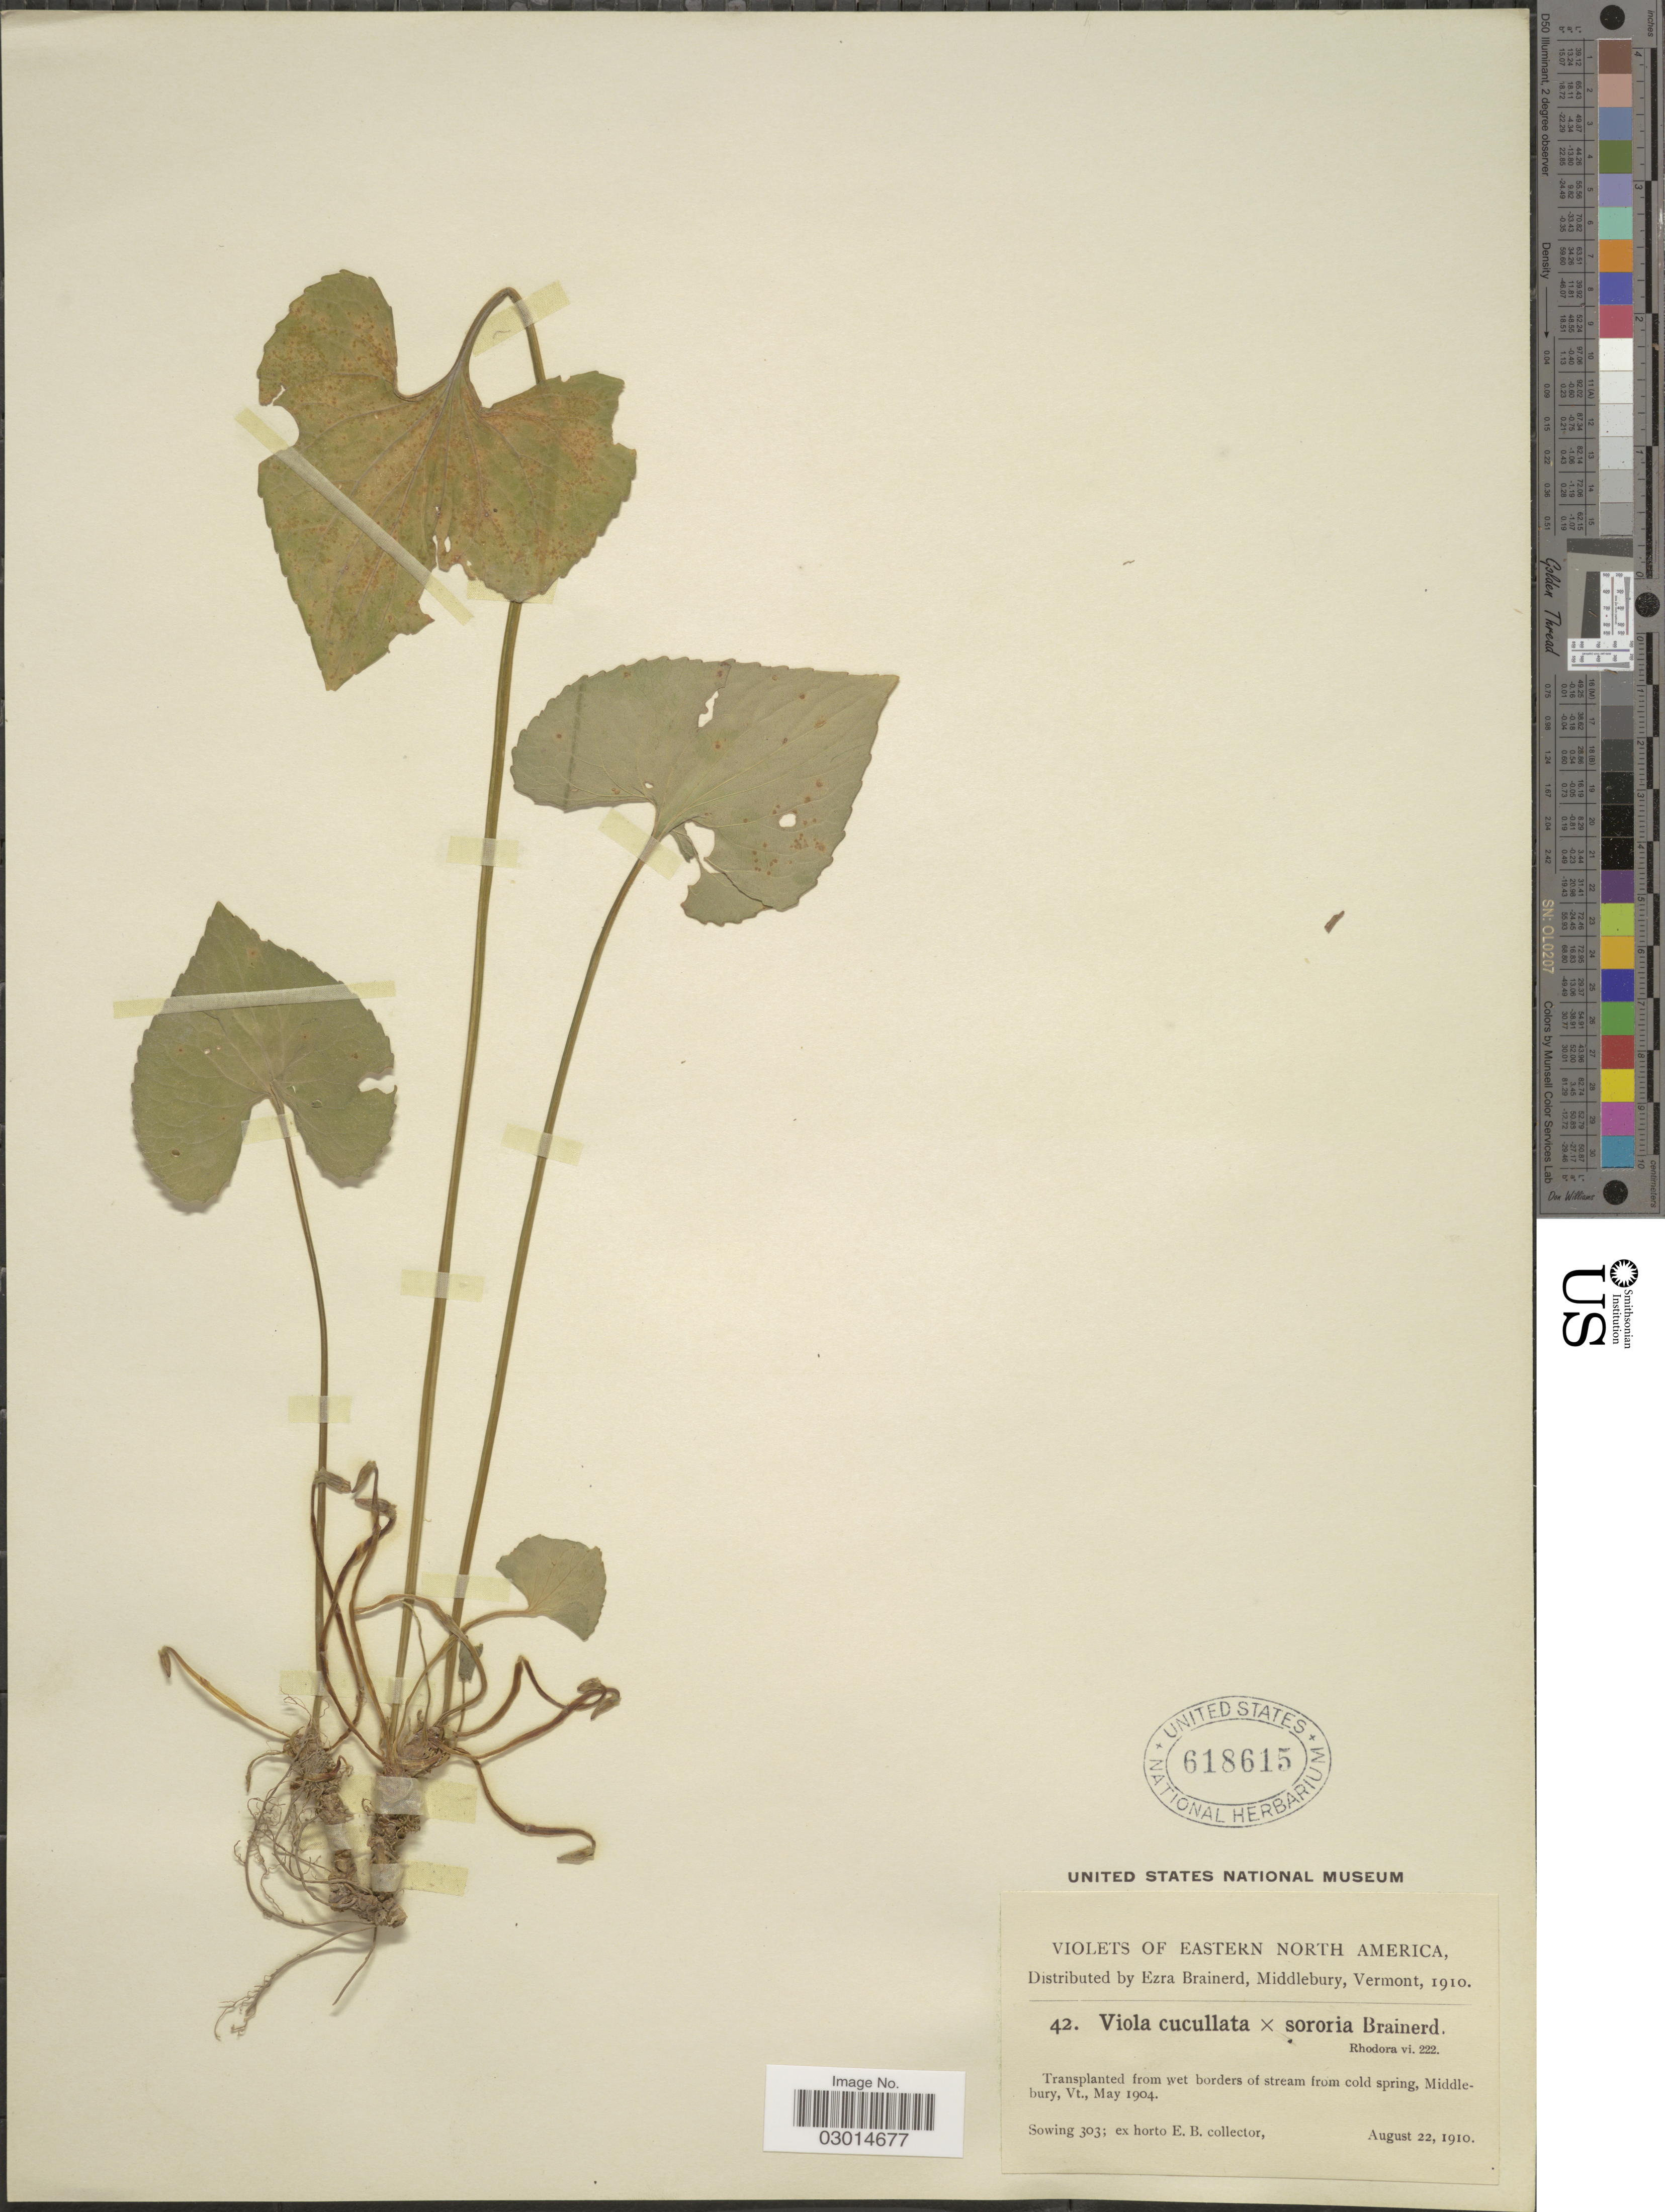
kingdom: Plantae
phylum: Tracheophyta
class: Magnoliopsida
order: Malpighiales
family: Violaceae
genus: Viola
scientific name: Viola cucullata x V. sororia Willd.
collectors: ex herb. Ezra Brainerd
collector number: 42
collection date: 1910-08-22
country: United States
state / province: Vermont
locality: Eastern North America. Transplanted from wet borders of stream from cold spring, Middlebury, Vt.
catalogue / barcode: US 618615